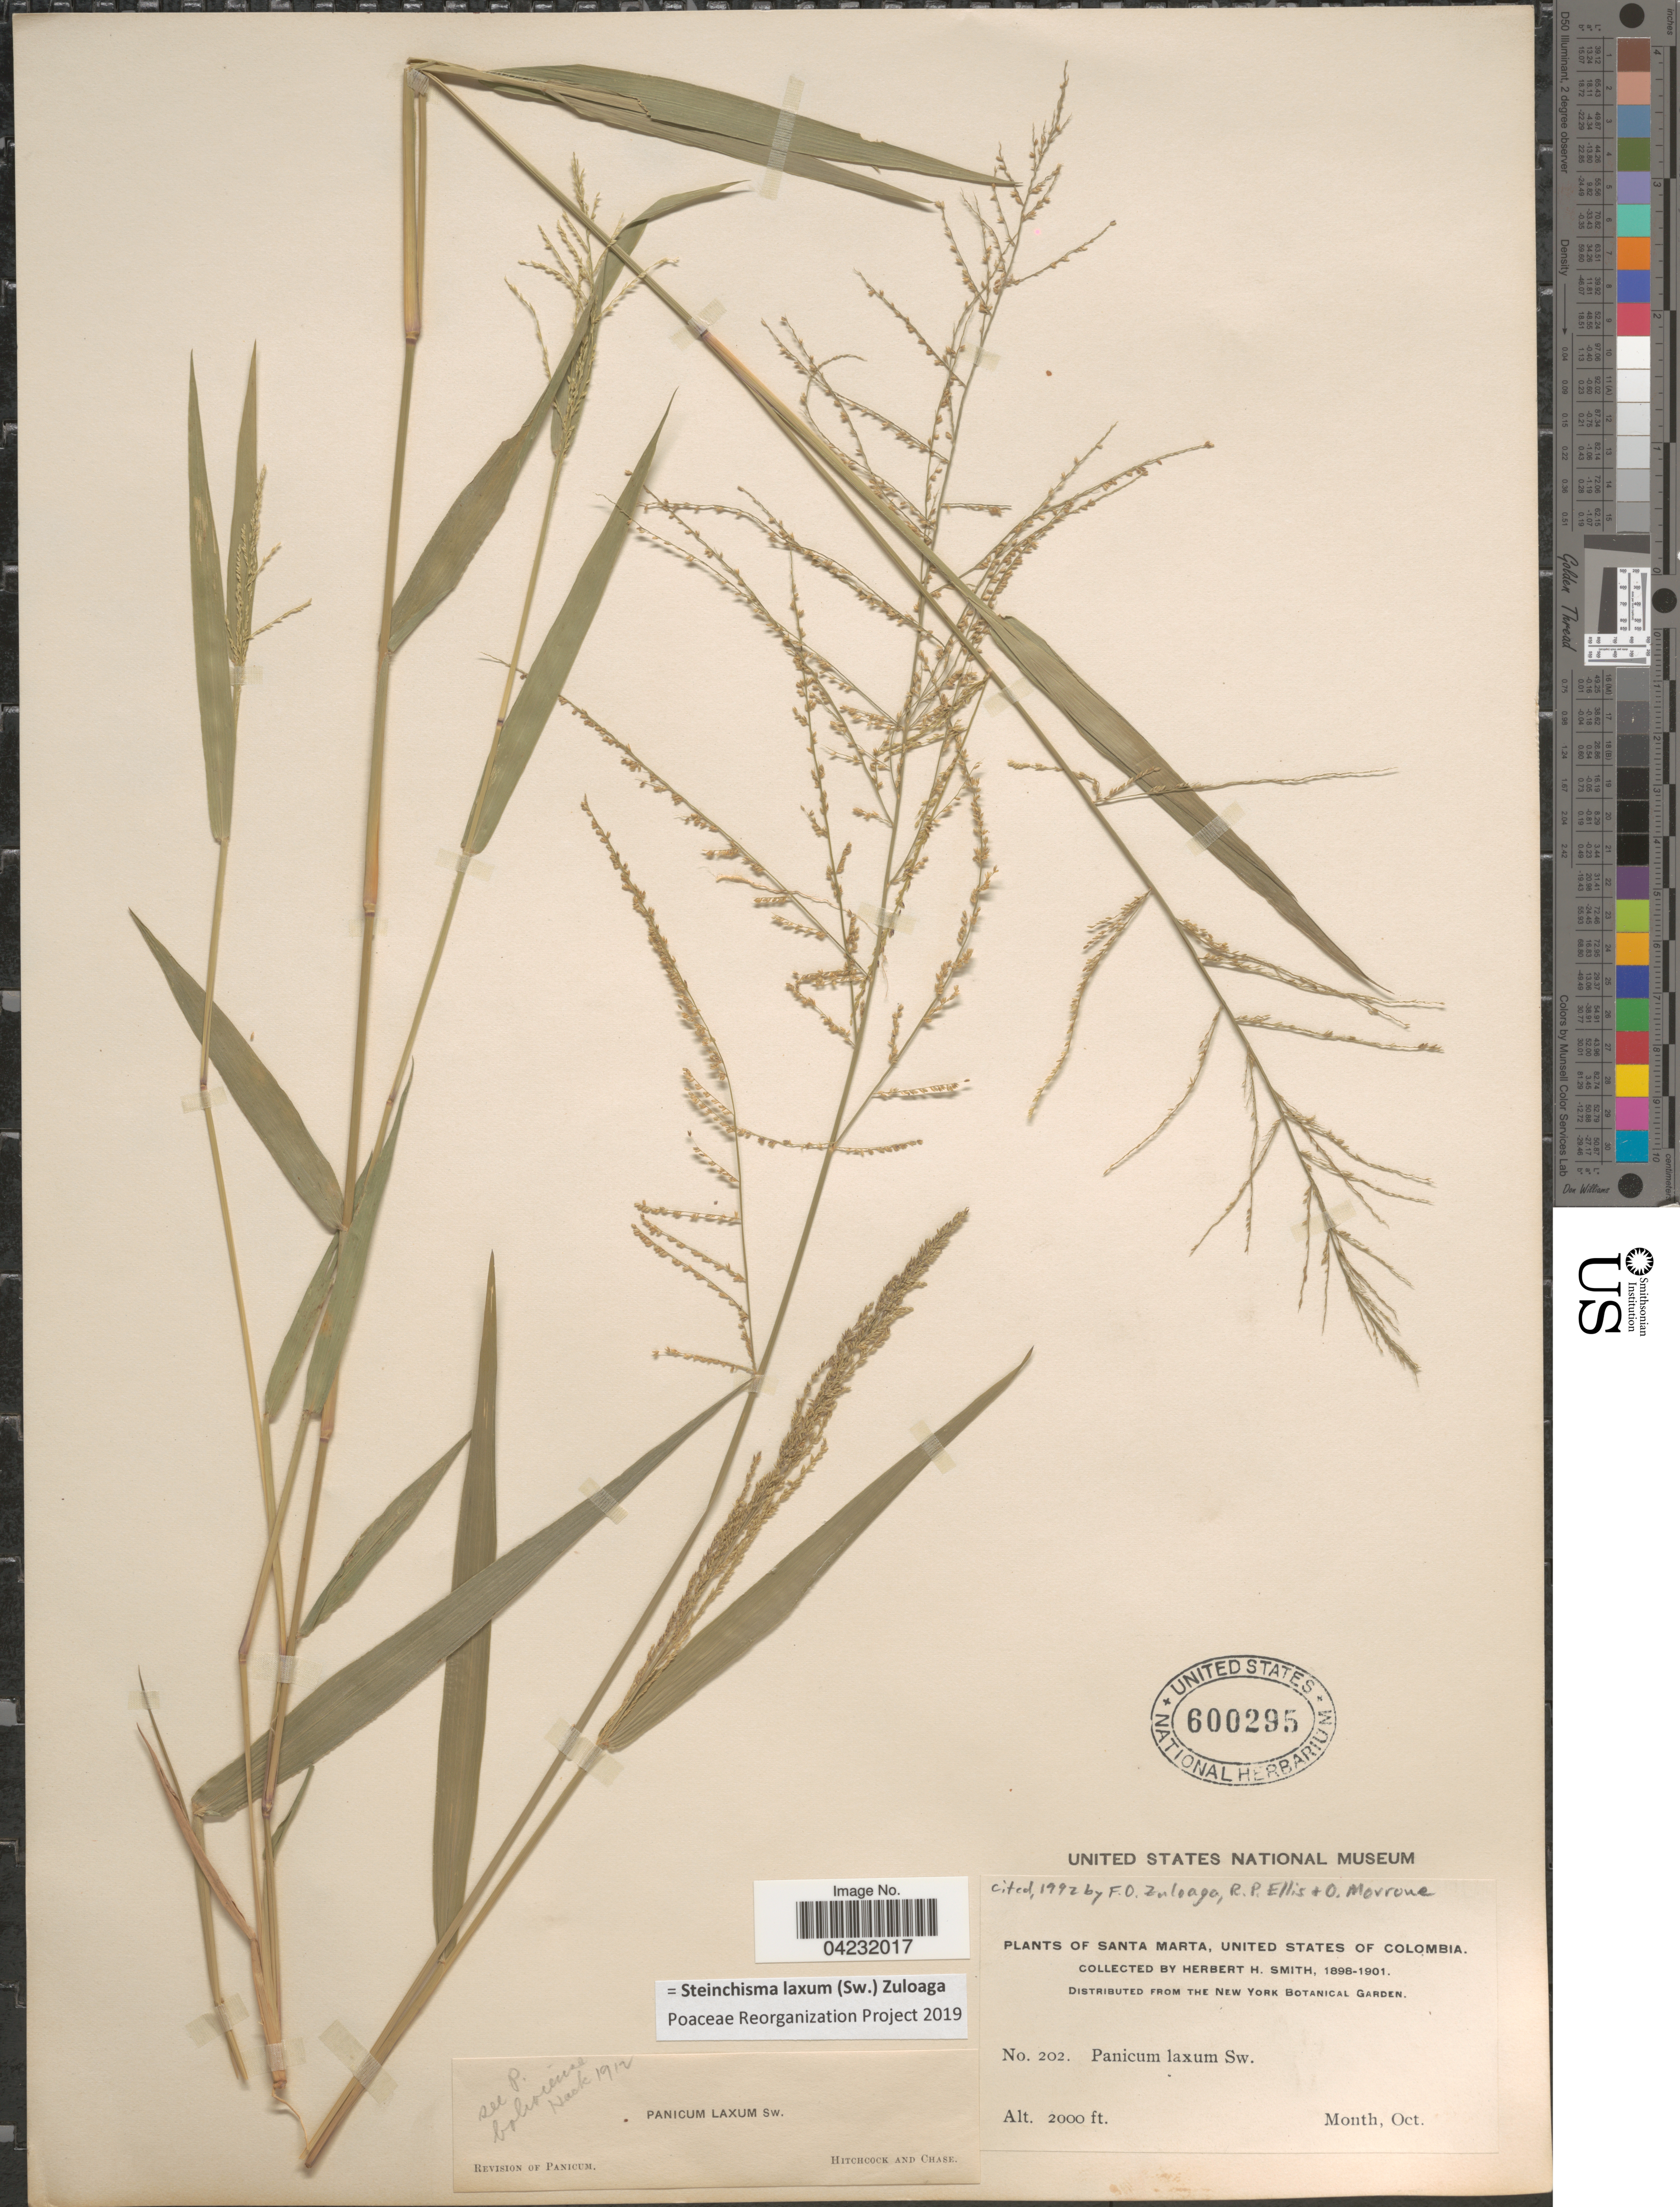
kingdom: Plantae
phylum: Tracheophyta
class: Liliopsida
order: Poales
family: Poaceae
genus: Steinchisma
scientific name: Steinchisma laxum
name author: (Sw.) Zuloaga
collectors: Herbert H. Smith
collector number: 202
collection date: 1898-10/1901-10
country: Colombia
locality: Santa Marta, United States Of Colombia.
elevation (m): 610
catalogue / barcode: US 600295